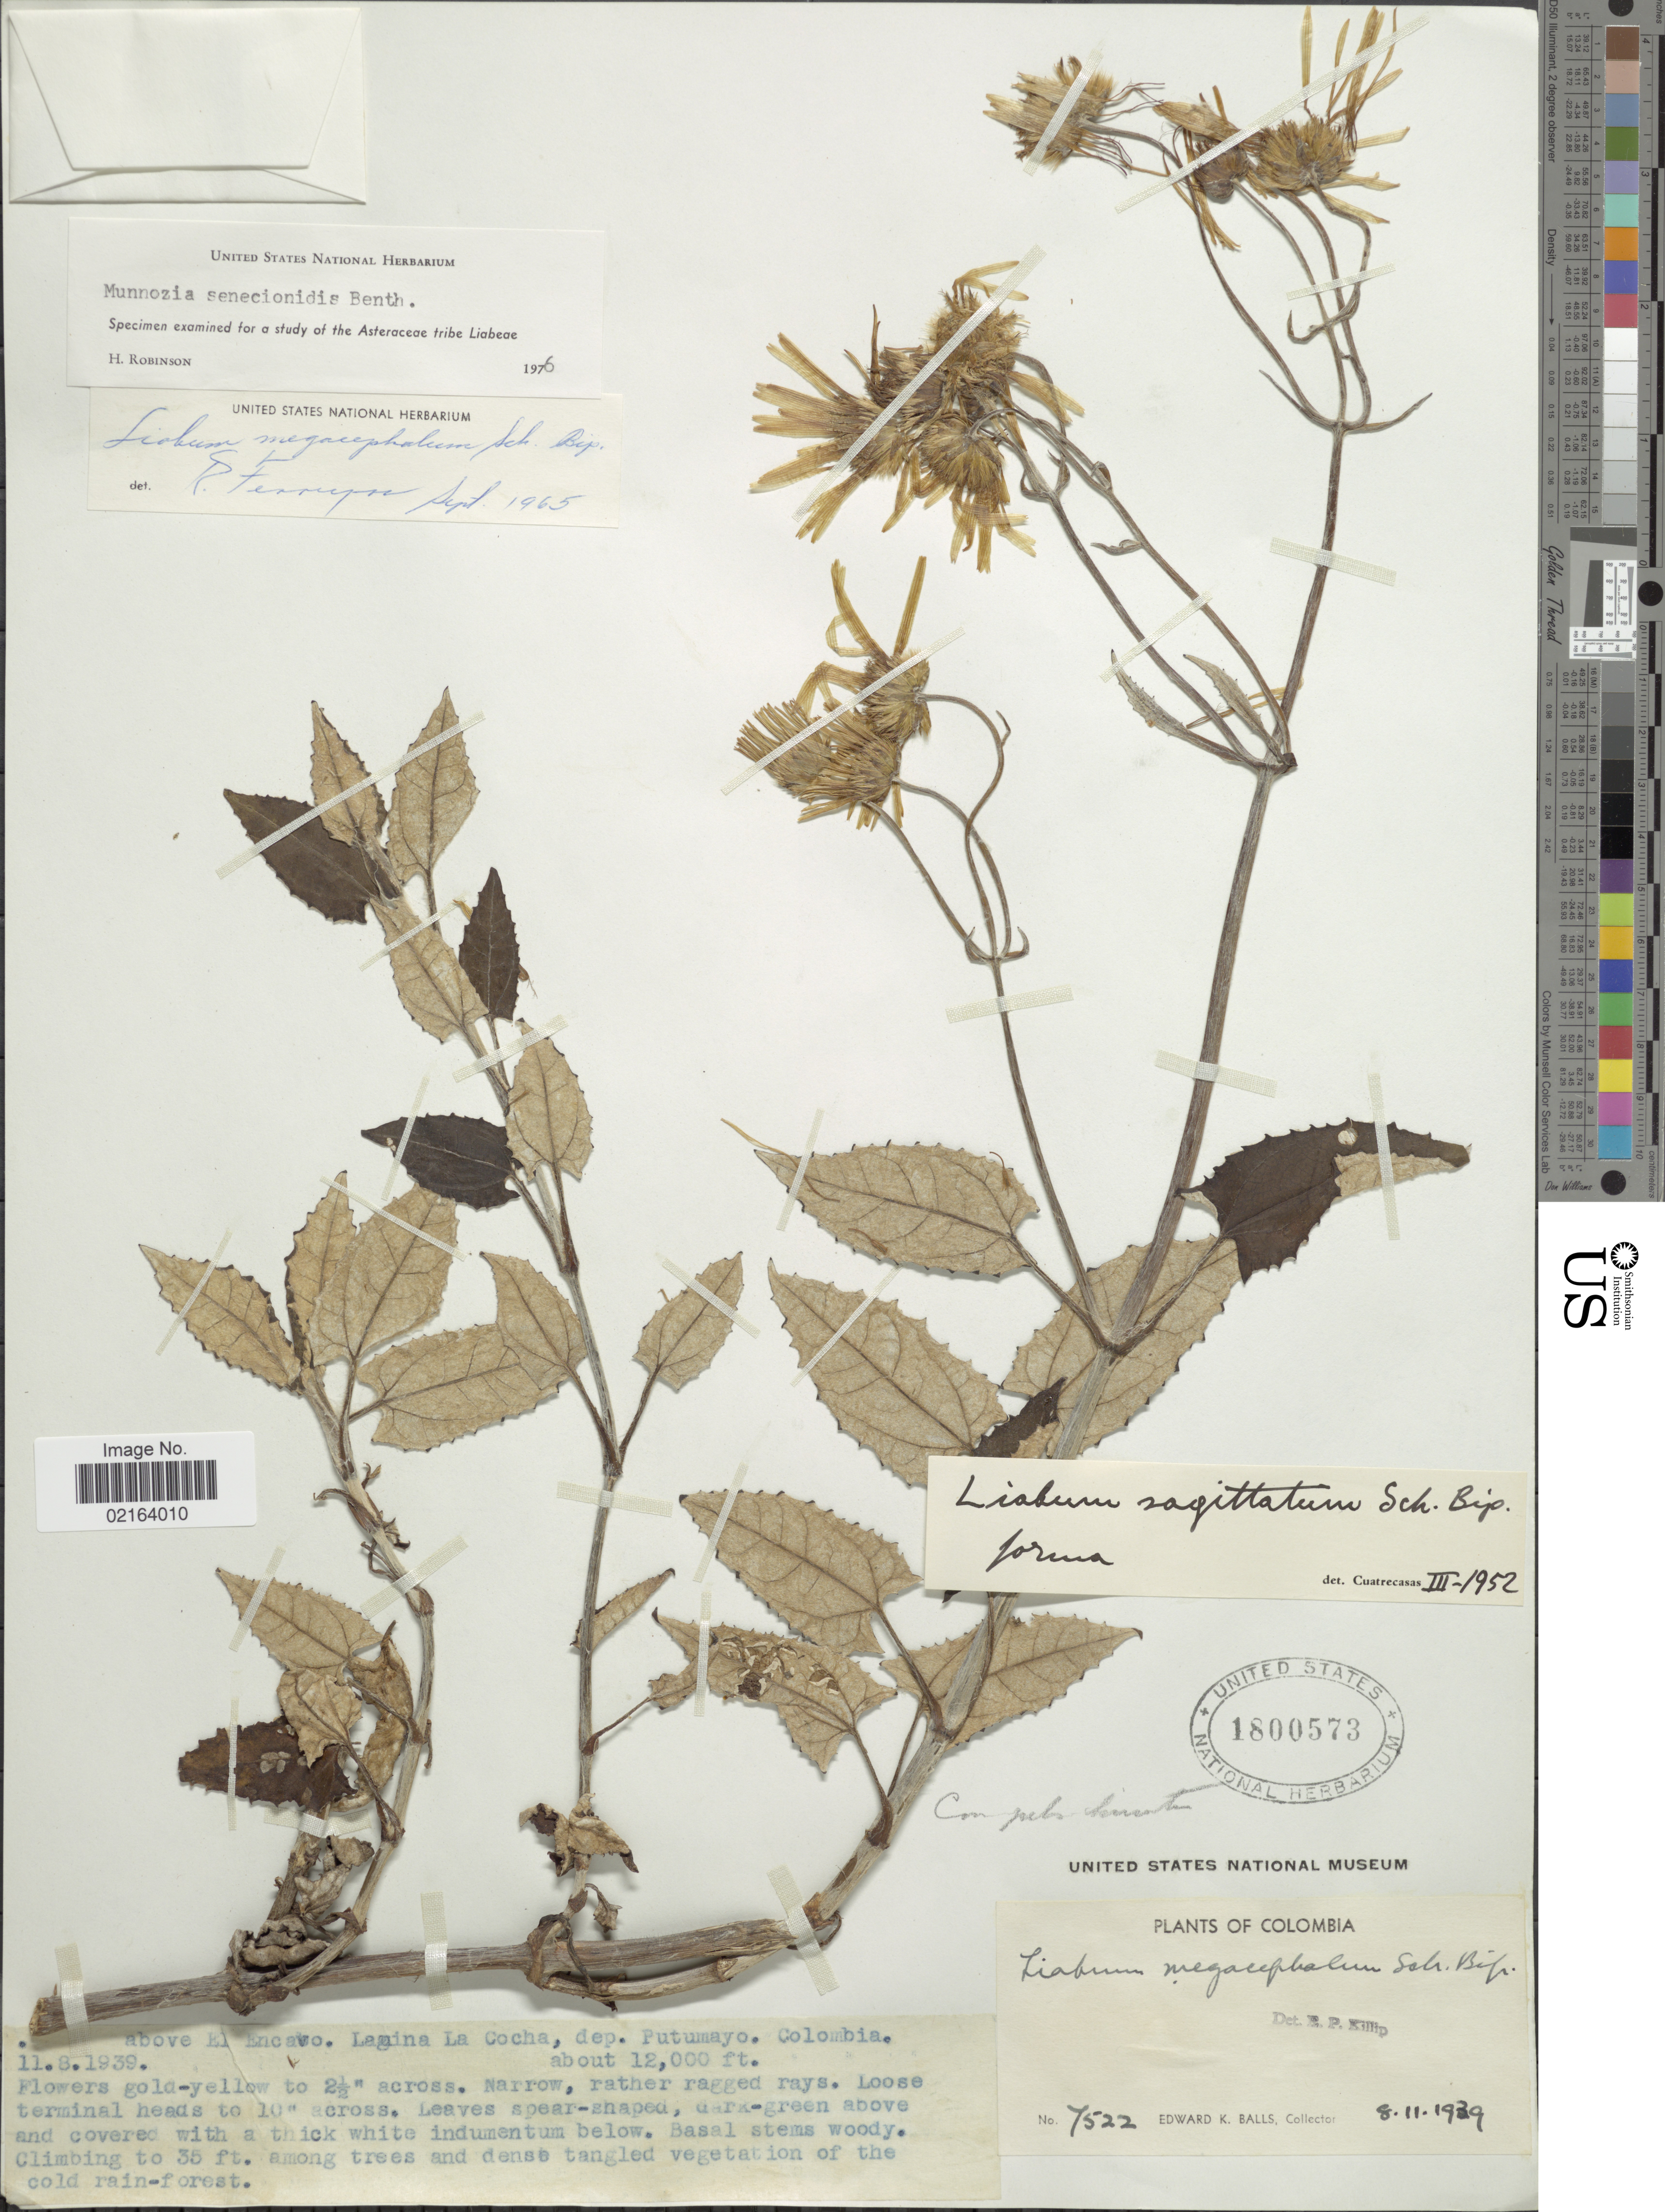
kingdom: Plantae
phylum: Tracheophyta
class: Magnoliopsida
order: Asterales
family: Asteraceae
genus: Munnozia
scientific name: Munnozia senecionidis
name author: Benth.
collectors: E. K. Balls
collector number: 7522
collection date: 1939-11-08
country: Colombia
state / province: Putumayo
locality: Above El Encavo, Laguna La Cocha, dep. Putumayo, Colombia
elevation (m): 3658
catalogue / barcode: US 1800573